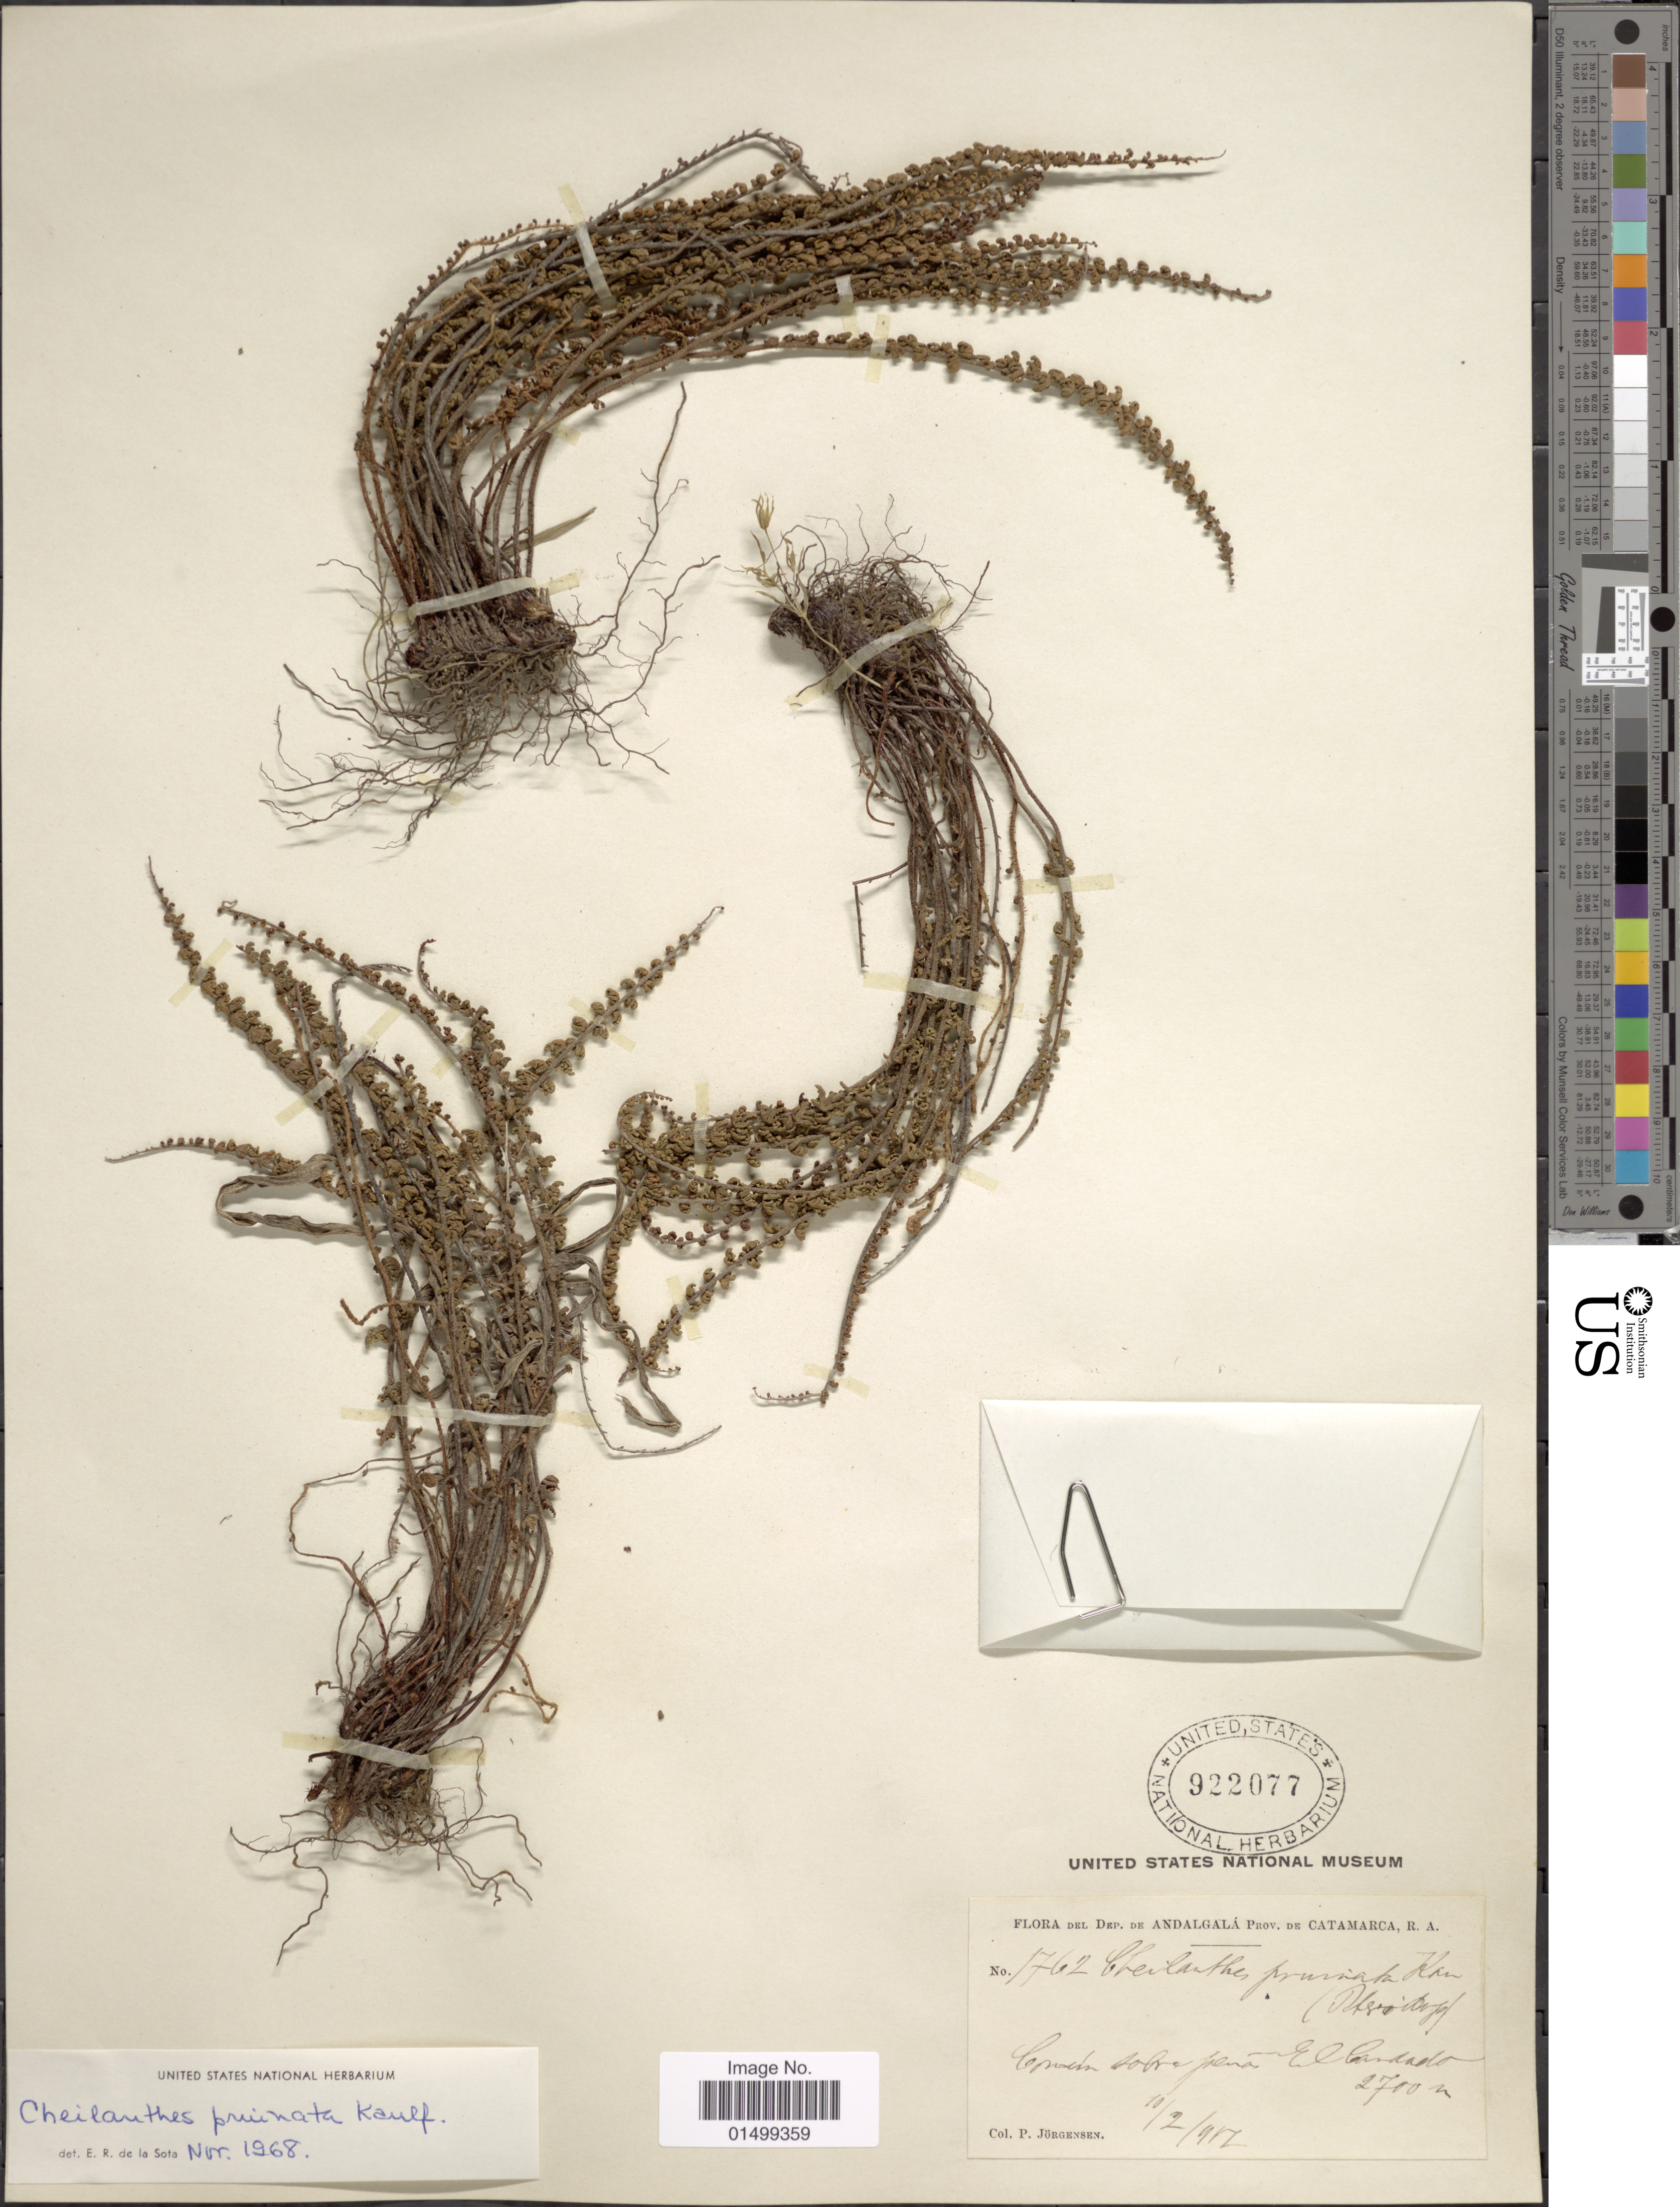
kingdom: Plantae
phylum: Tracheophyta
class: Polypodiopsida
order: Polypodiales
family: Pteridaceae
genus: Cheilanthes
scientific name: Cheilanthes pruinata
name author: Kaulf.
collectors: P. Jörgensen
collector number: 1762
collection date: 1912-02-10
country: Argentina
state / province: Catamarca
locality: Dep. de Andalgalá, Coroén sobre peña El Candado.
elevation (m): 2700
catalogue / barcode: US 922077